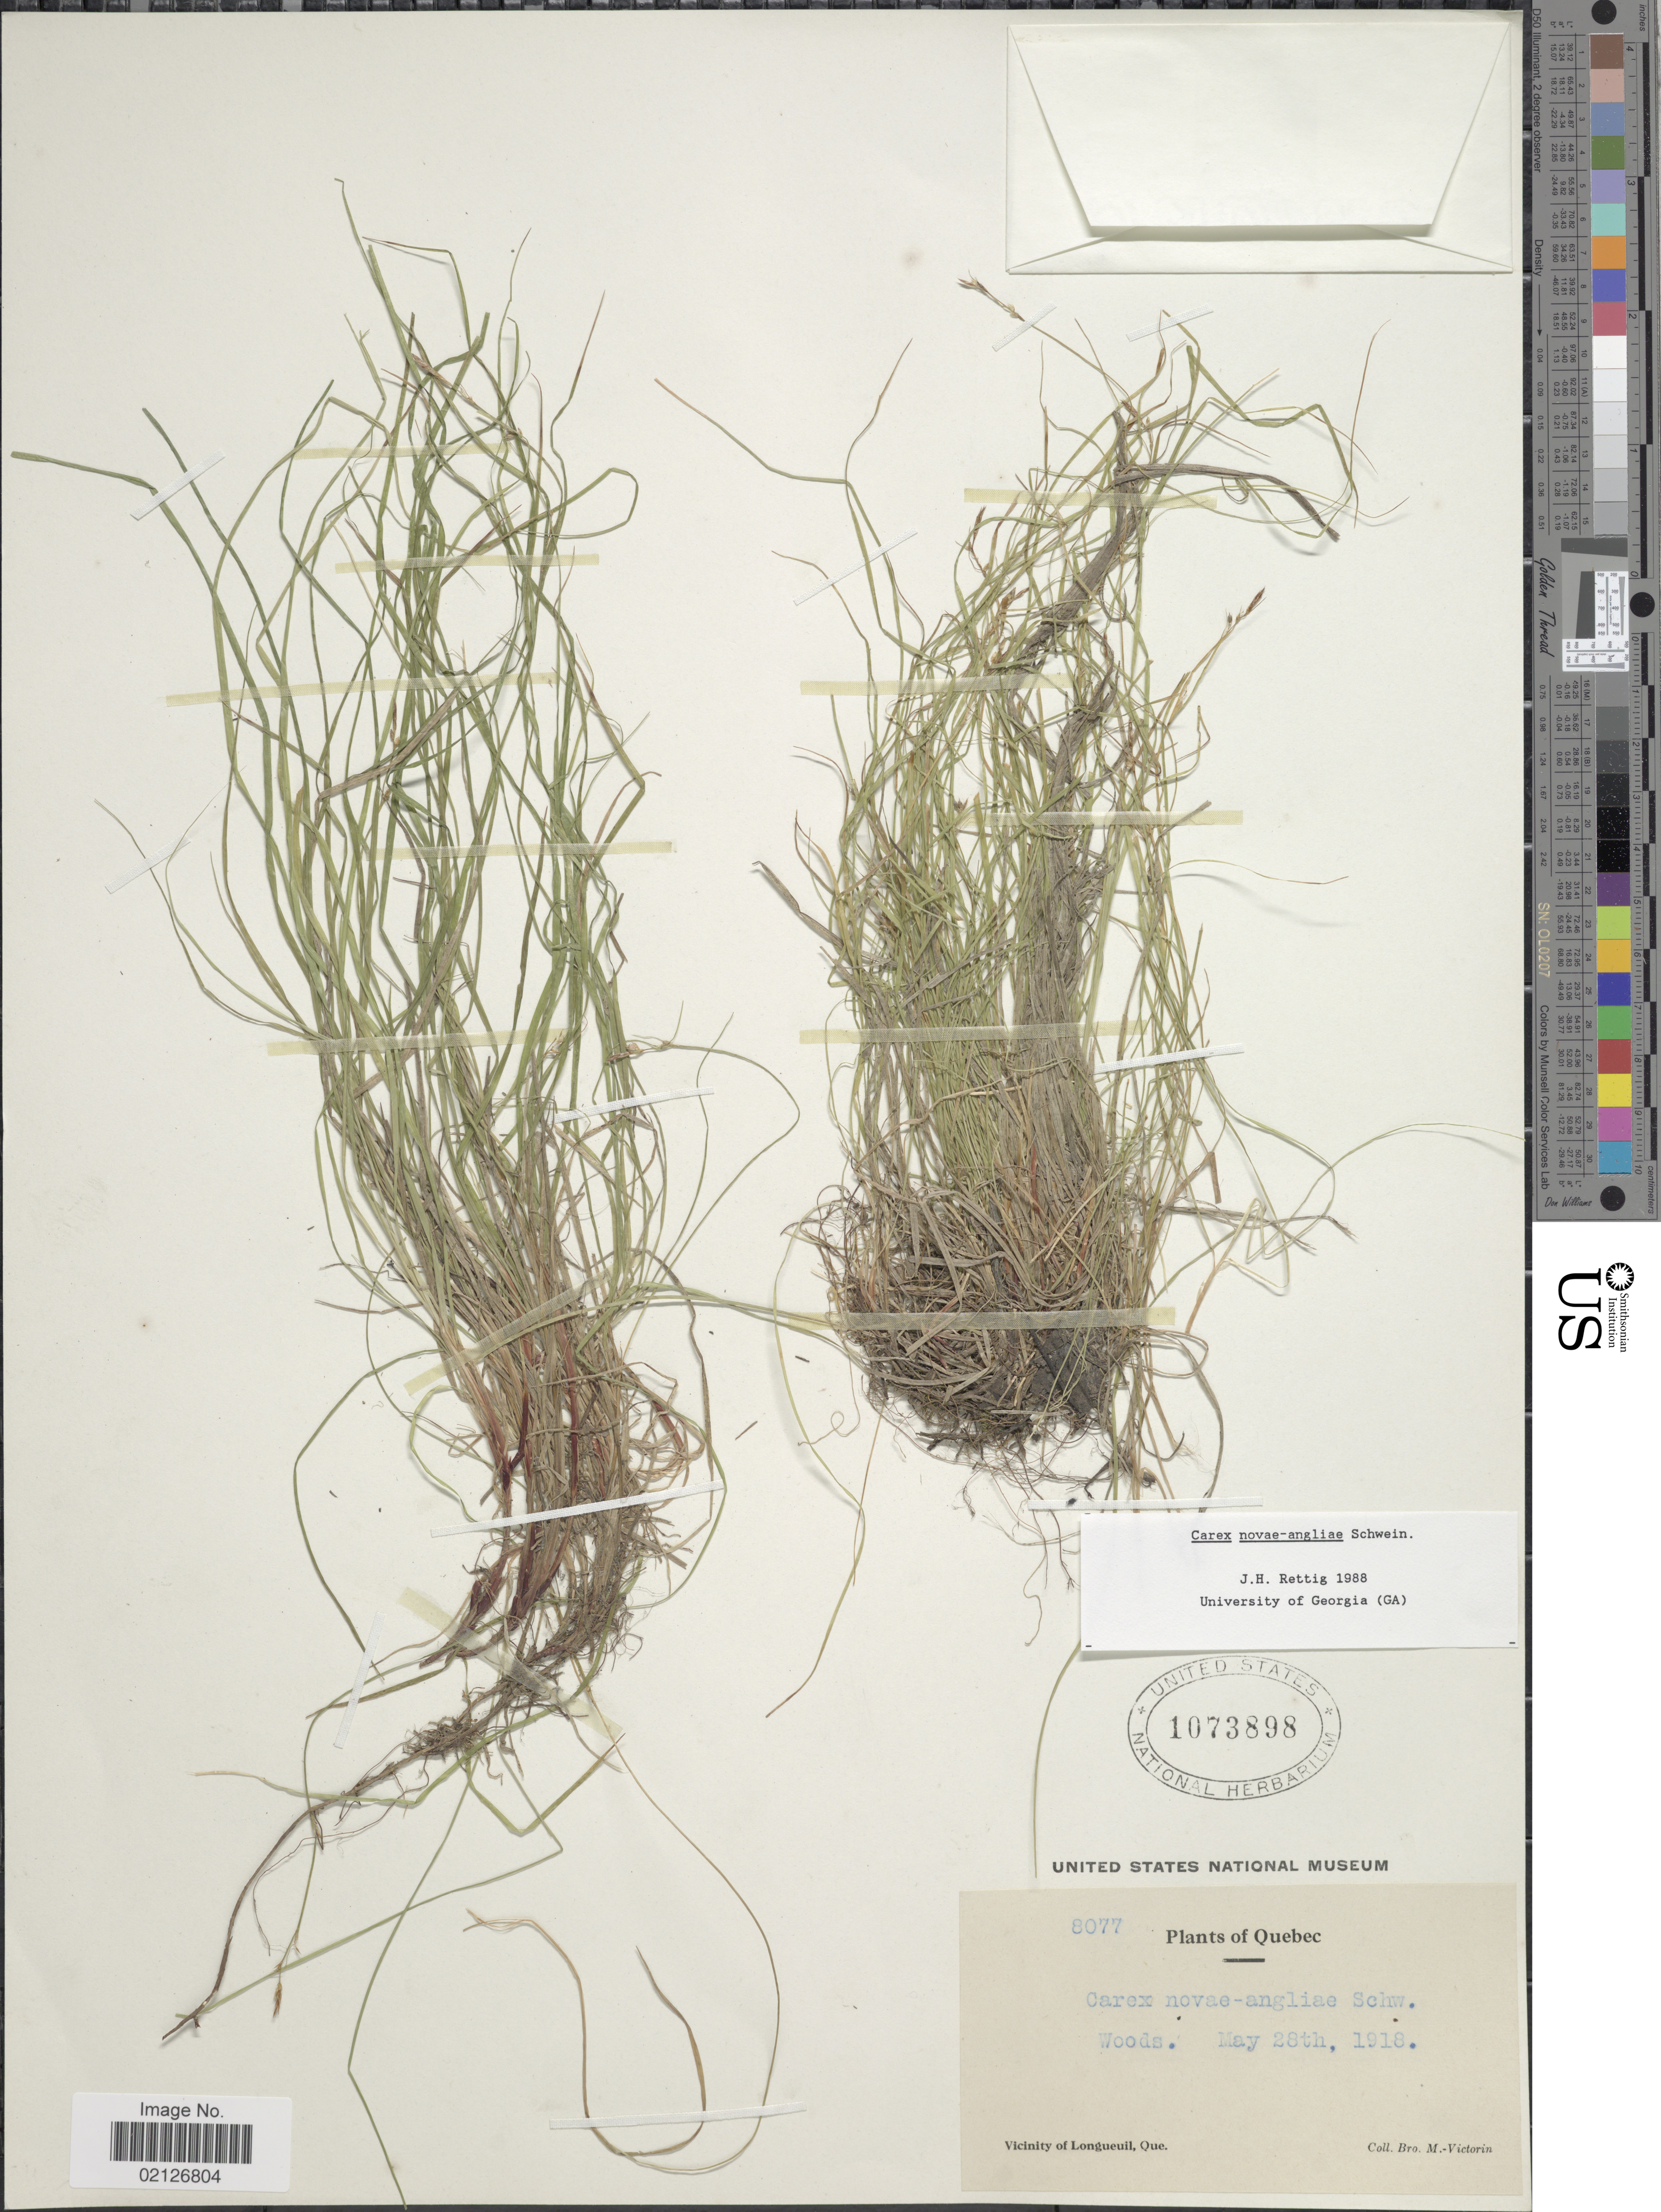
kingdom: Plantae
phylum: Tracheophyta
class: Liliopsida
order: Poales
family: Cyperaceae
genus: Carex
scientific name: Carex novae-angliae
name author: Schwein.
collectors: Fr. Marie-Victorin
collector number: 8077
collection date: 1918-05-28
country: Canada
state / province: Quebec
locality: Vicinity of Longueuil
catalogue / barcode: US 1073898